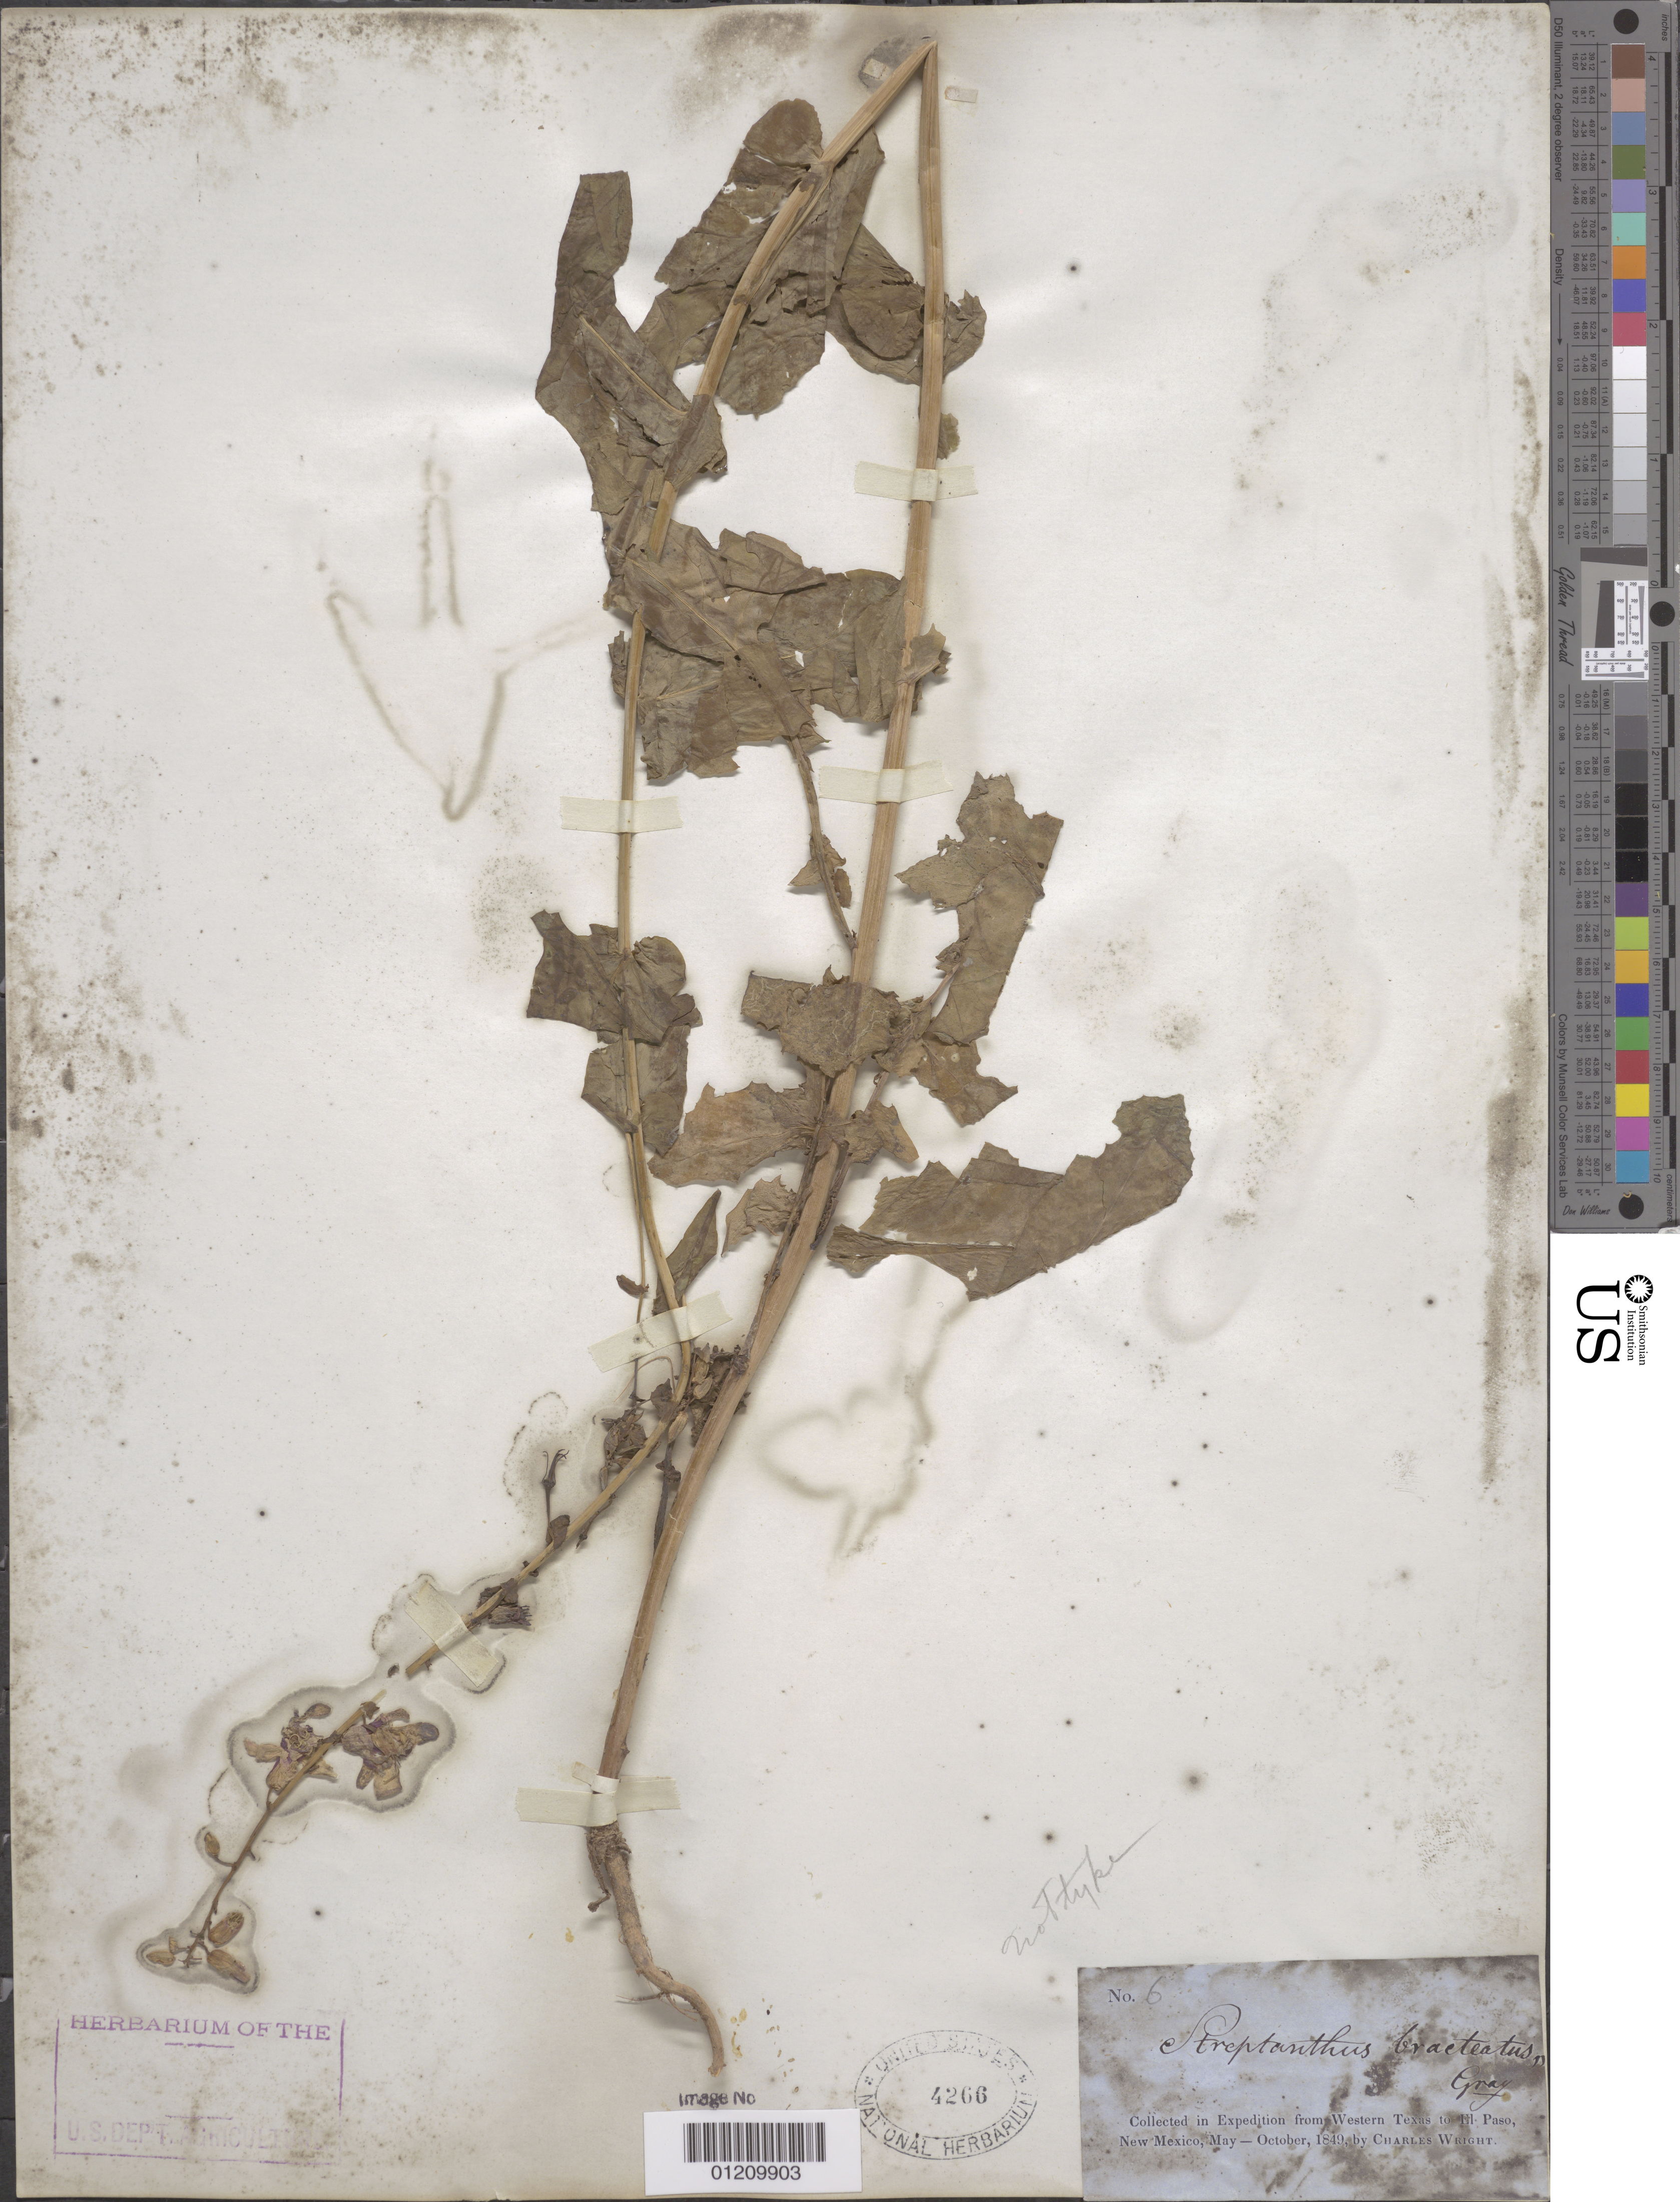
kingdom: Plantae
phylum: Tracheophyta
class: Magnoliopsida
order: Brassicales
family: Brassicaceae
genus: Streptanthus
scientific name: Streptanthus bracteatus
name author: A. Gray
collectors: C. Wright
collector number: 6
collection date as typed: May 1849 to -- Oct 1849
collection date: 1849-05/1849-10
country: United States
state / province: New Mexico / Texas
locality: W Texas to El Paso, New Mexico.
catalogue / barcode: US 4266